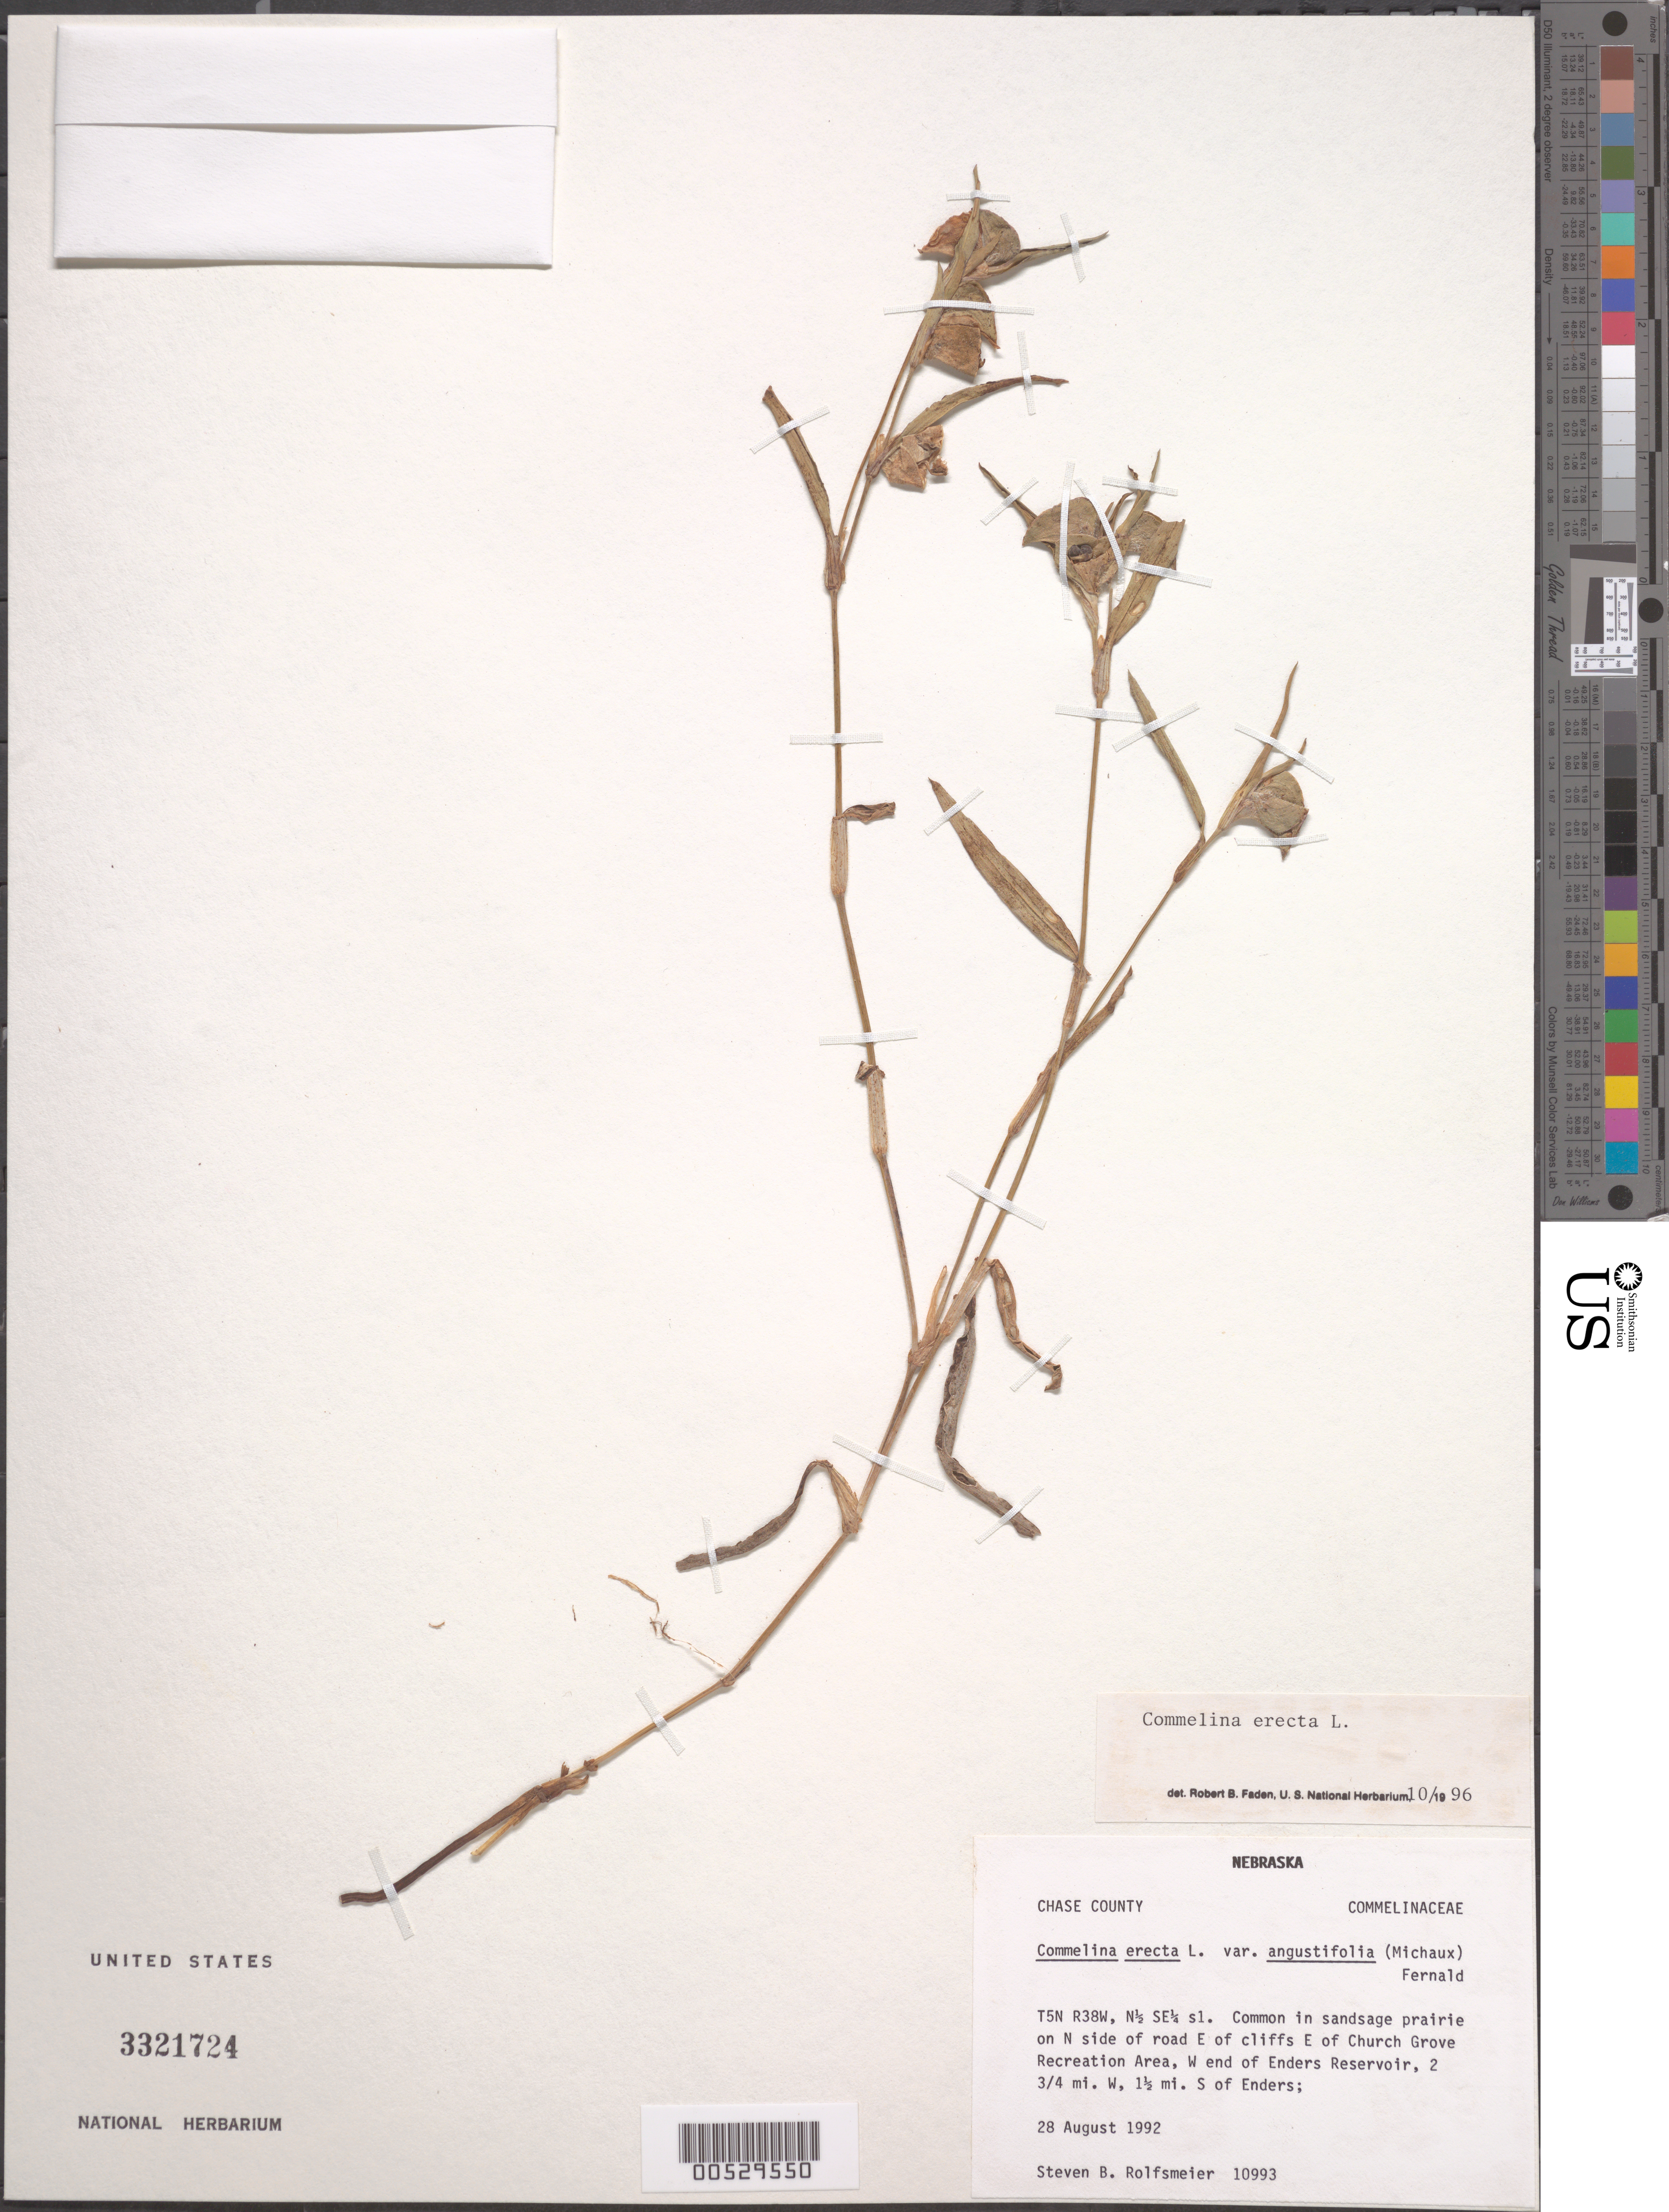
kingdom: Plantae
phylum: Tracheophyta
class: Liliopsida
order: Commelinales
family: Commelinaceae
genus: Commelina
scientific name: Commelina erecta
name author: L.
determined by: Faden, Robert B., (US), Smithsonian Institution - National Museum of Natural History (UNITED STATES)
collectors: S. Rolfsmeier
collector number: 10993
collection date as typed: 28 Aug 1992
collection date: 1992-08-28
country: United States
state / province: Nebraska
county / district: Chase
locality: E of church grove recreation area, w end of enders reservoir, s of enders, t5n r38w, n1/2 se1/4 s1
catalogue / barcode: US 3321724